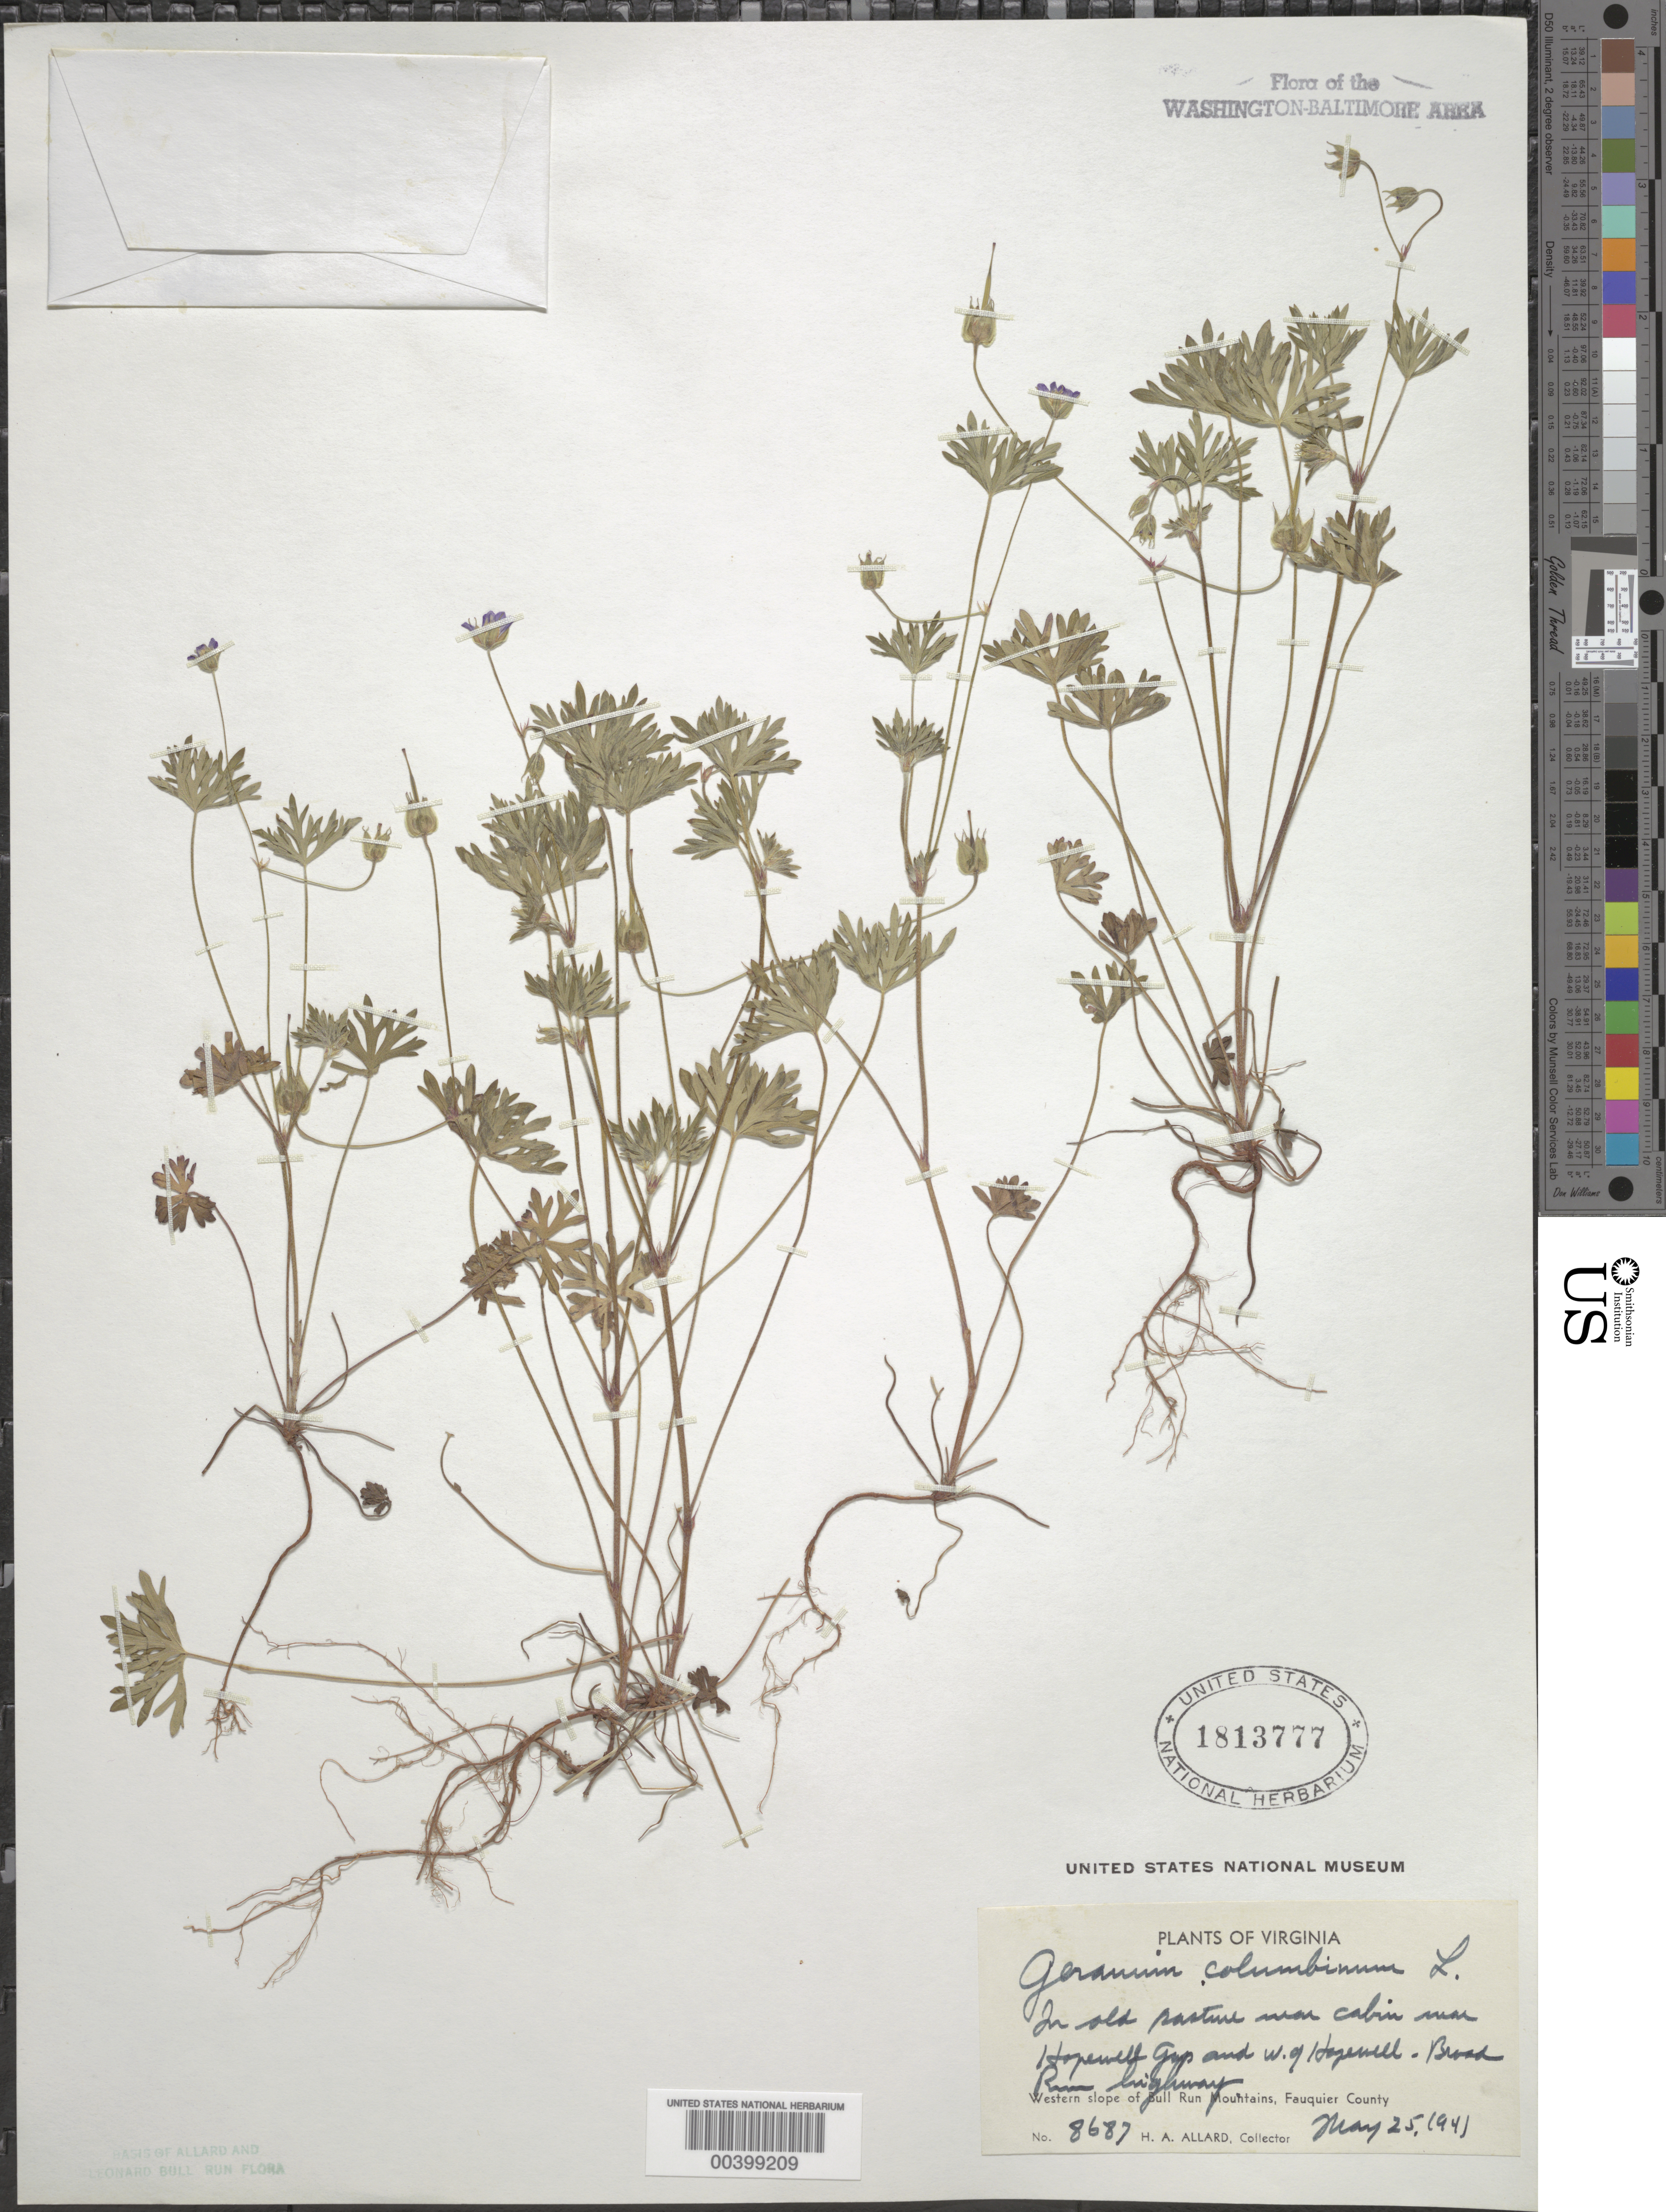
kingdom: Plantae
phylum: Tracheophyta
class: Magnoliopsida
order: Geraniales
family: Geraniaceae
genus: Geranium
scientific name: Geranium columbinum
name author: L.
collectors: H. A. Allard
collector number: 8687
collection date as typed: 25 May 1941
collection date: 1941-05-25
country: United States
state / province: Virginia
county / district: Fauquier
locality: Hopewell Gap, west of Hopewell-Broad Run Highway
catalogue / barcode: US 1813777